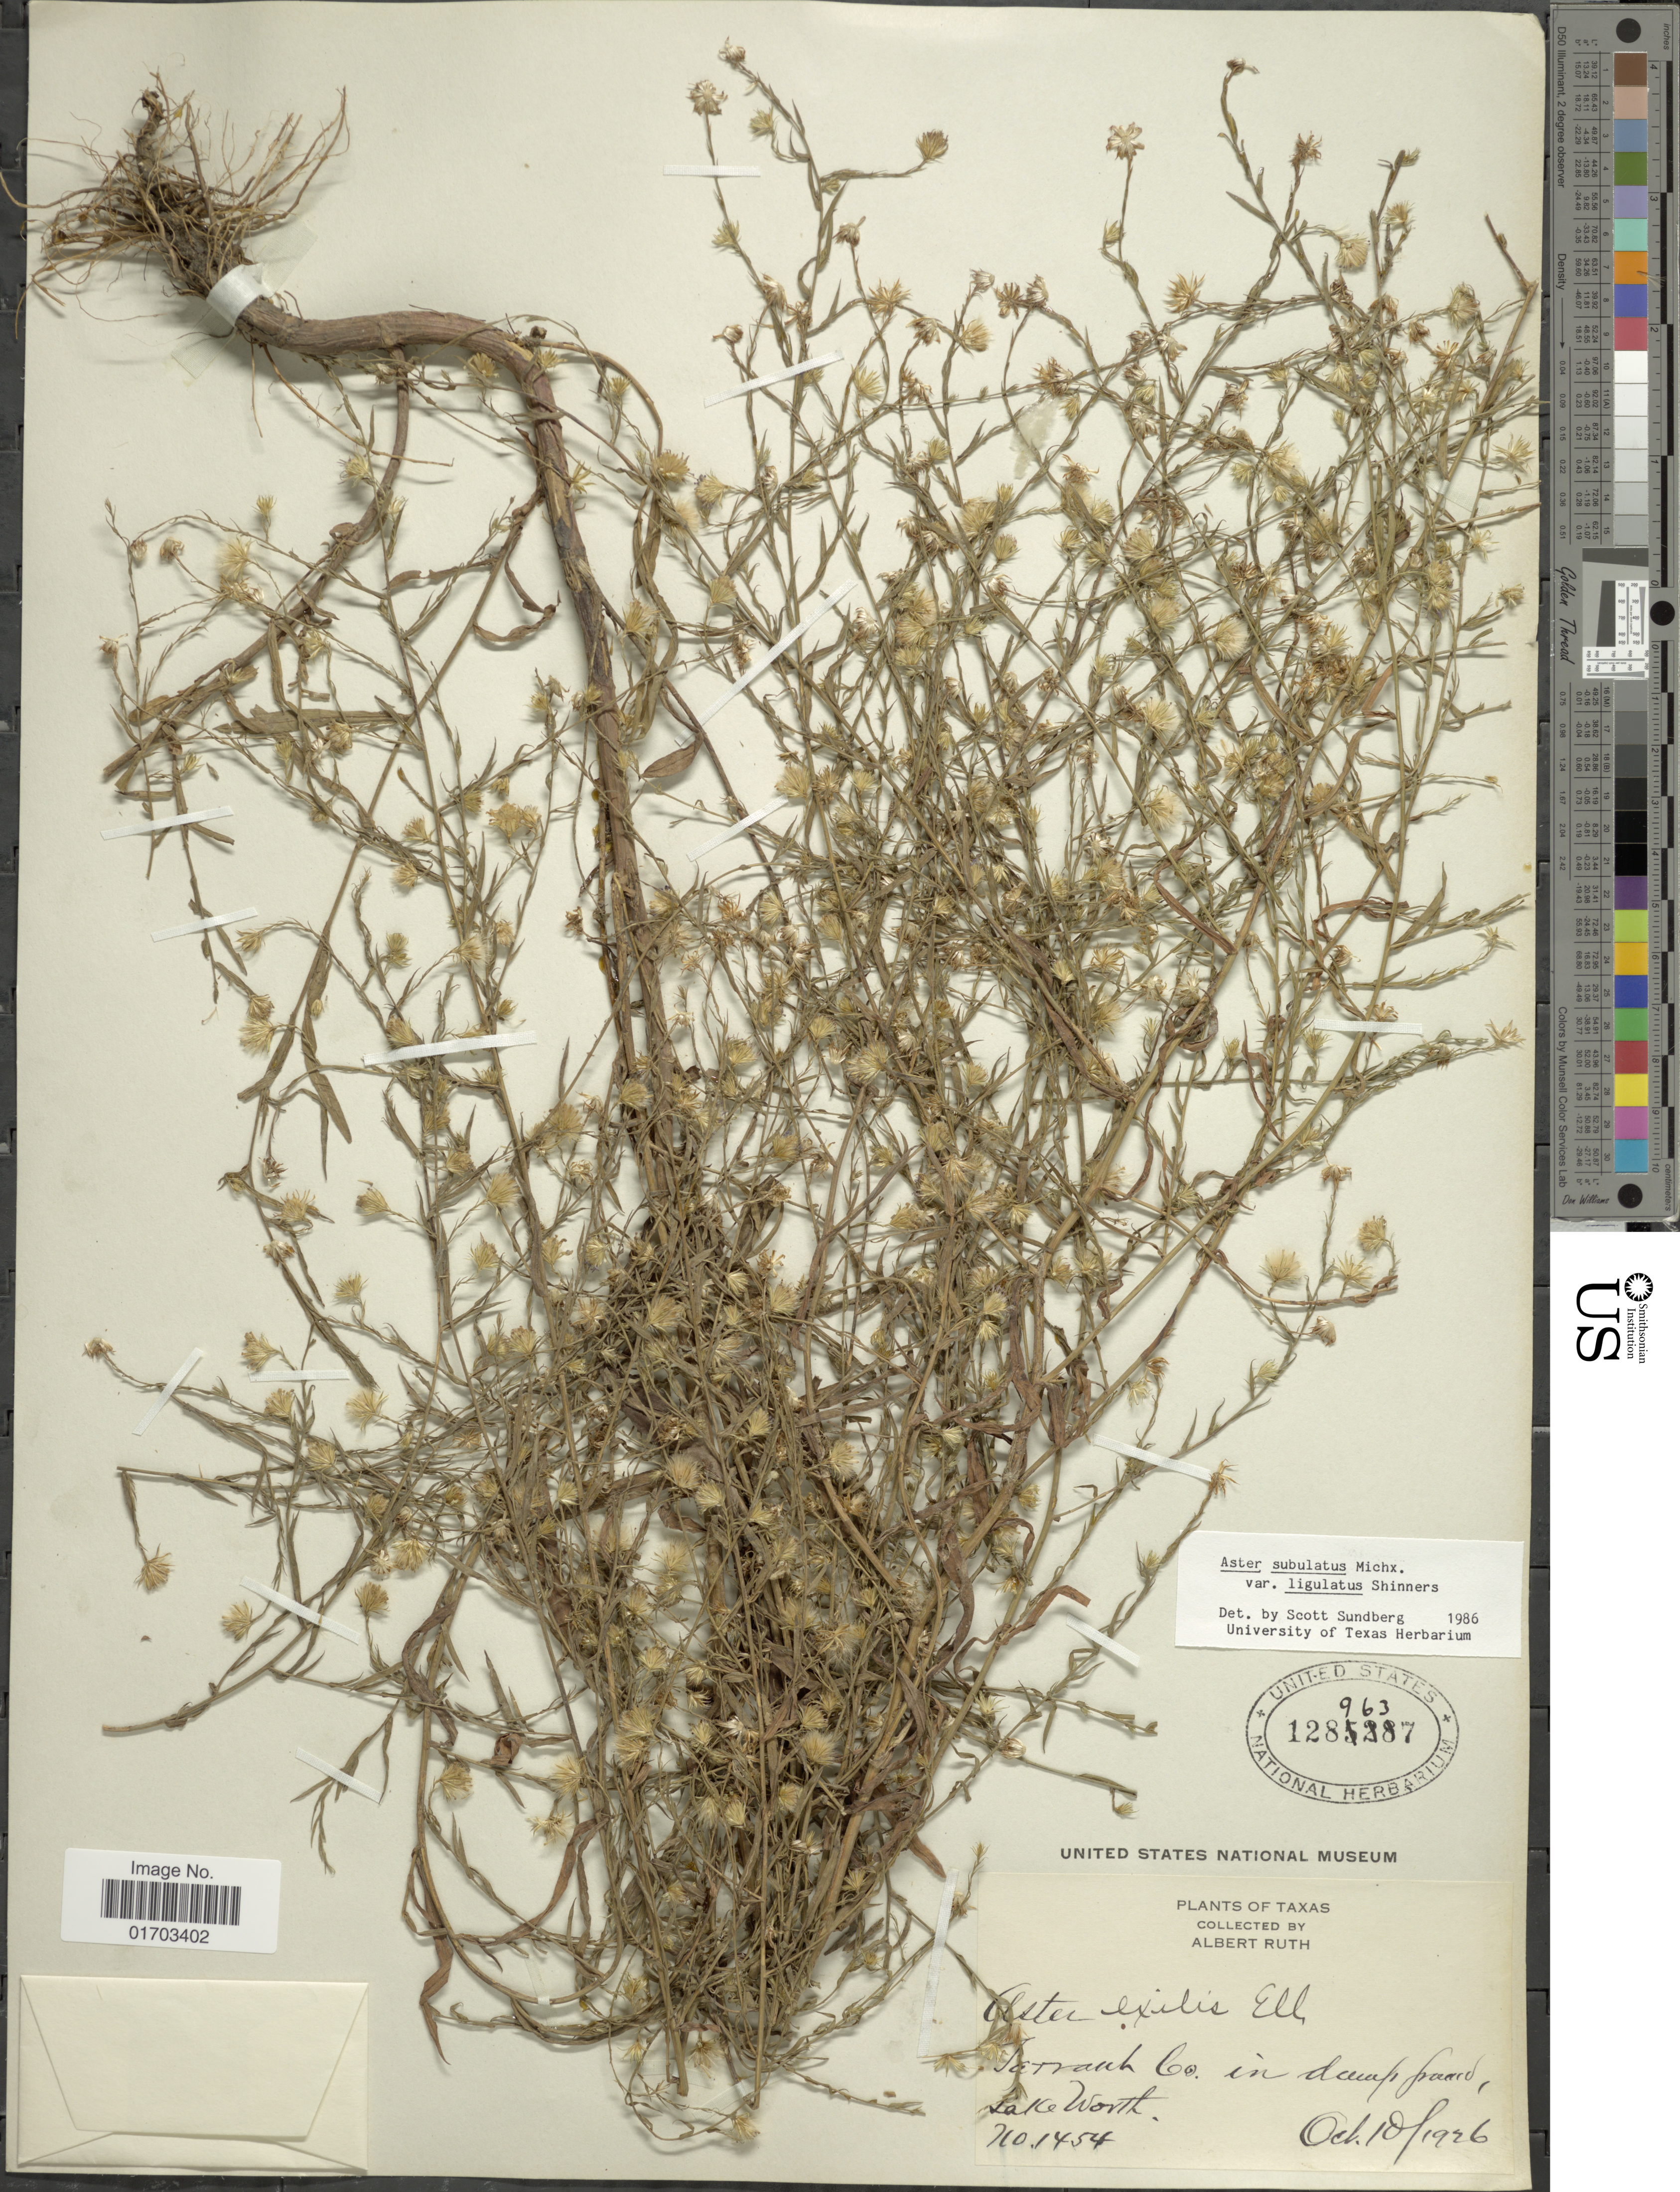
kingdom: Plantae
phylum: Tracheophyta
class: Magnoliopsida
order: Asterales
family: Asteraceae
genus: Symphyotrichum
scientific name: Symphyotrichum subulatum var. ligulatum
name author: (Shinners) S.D. Sundb.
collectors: A. Ruth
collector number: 1454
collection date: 1926-10-10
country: United States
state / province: Texas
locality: Tarrant Co., in damp pond, Lake Worth.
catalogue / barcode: US 1289637